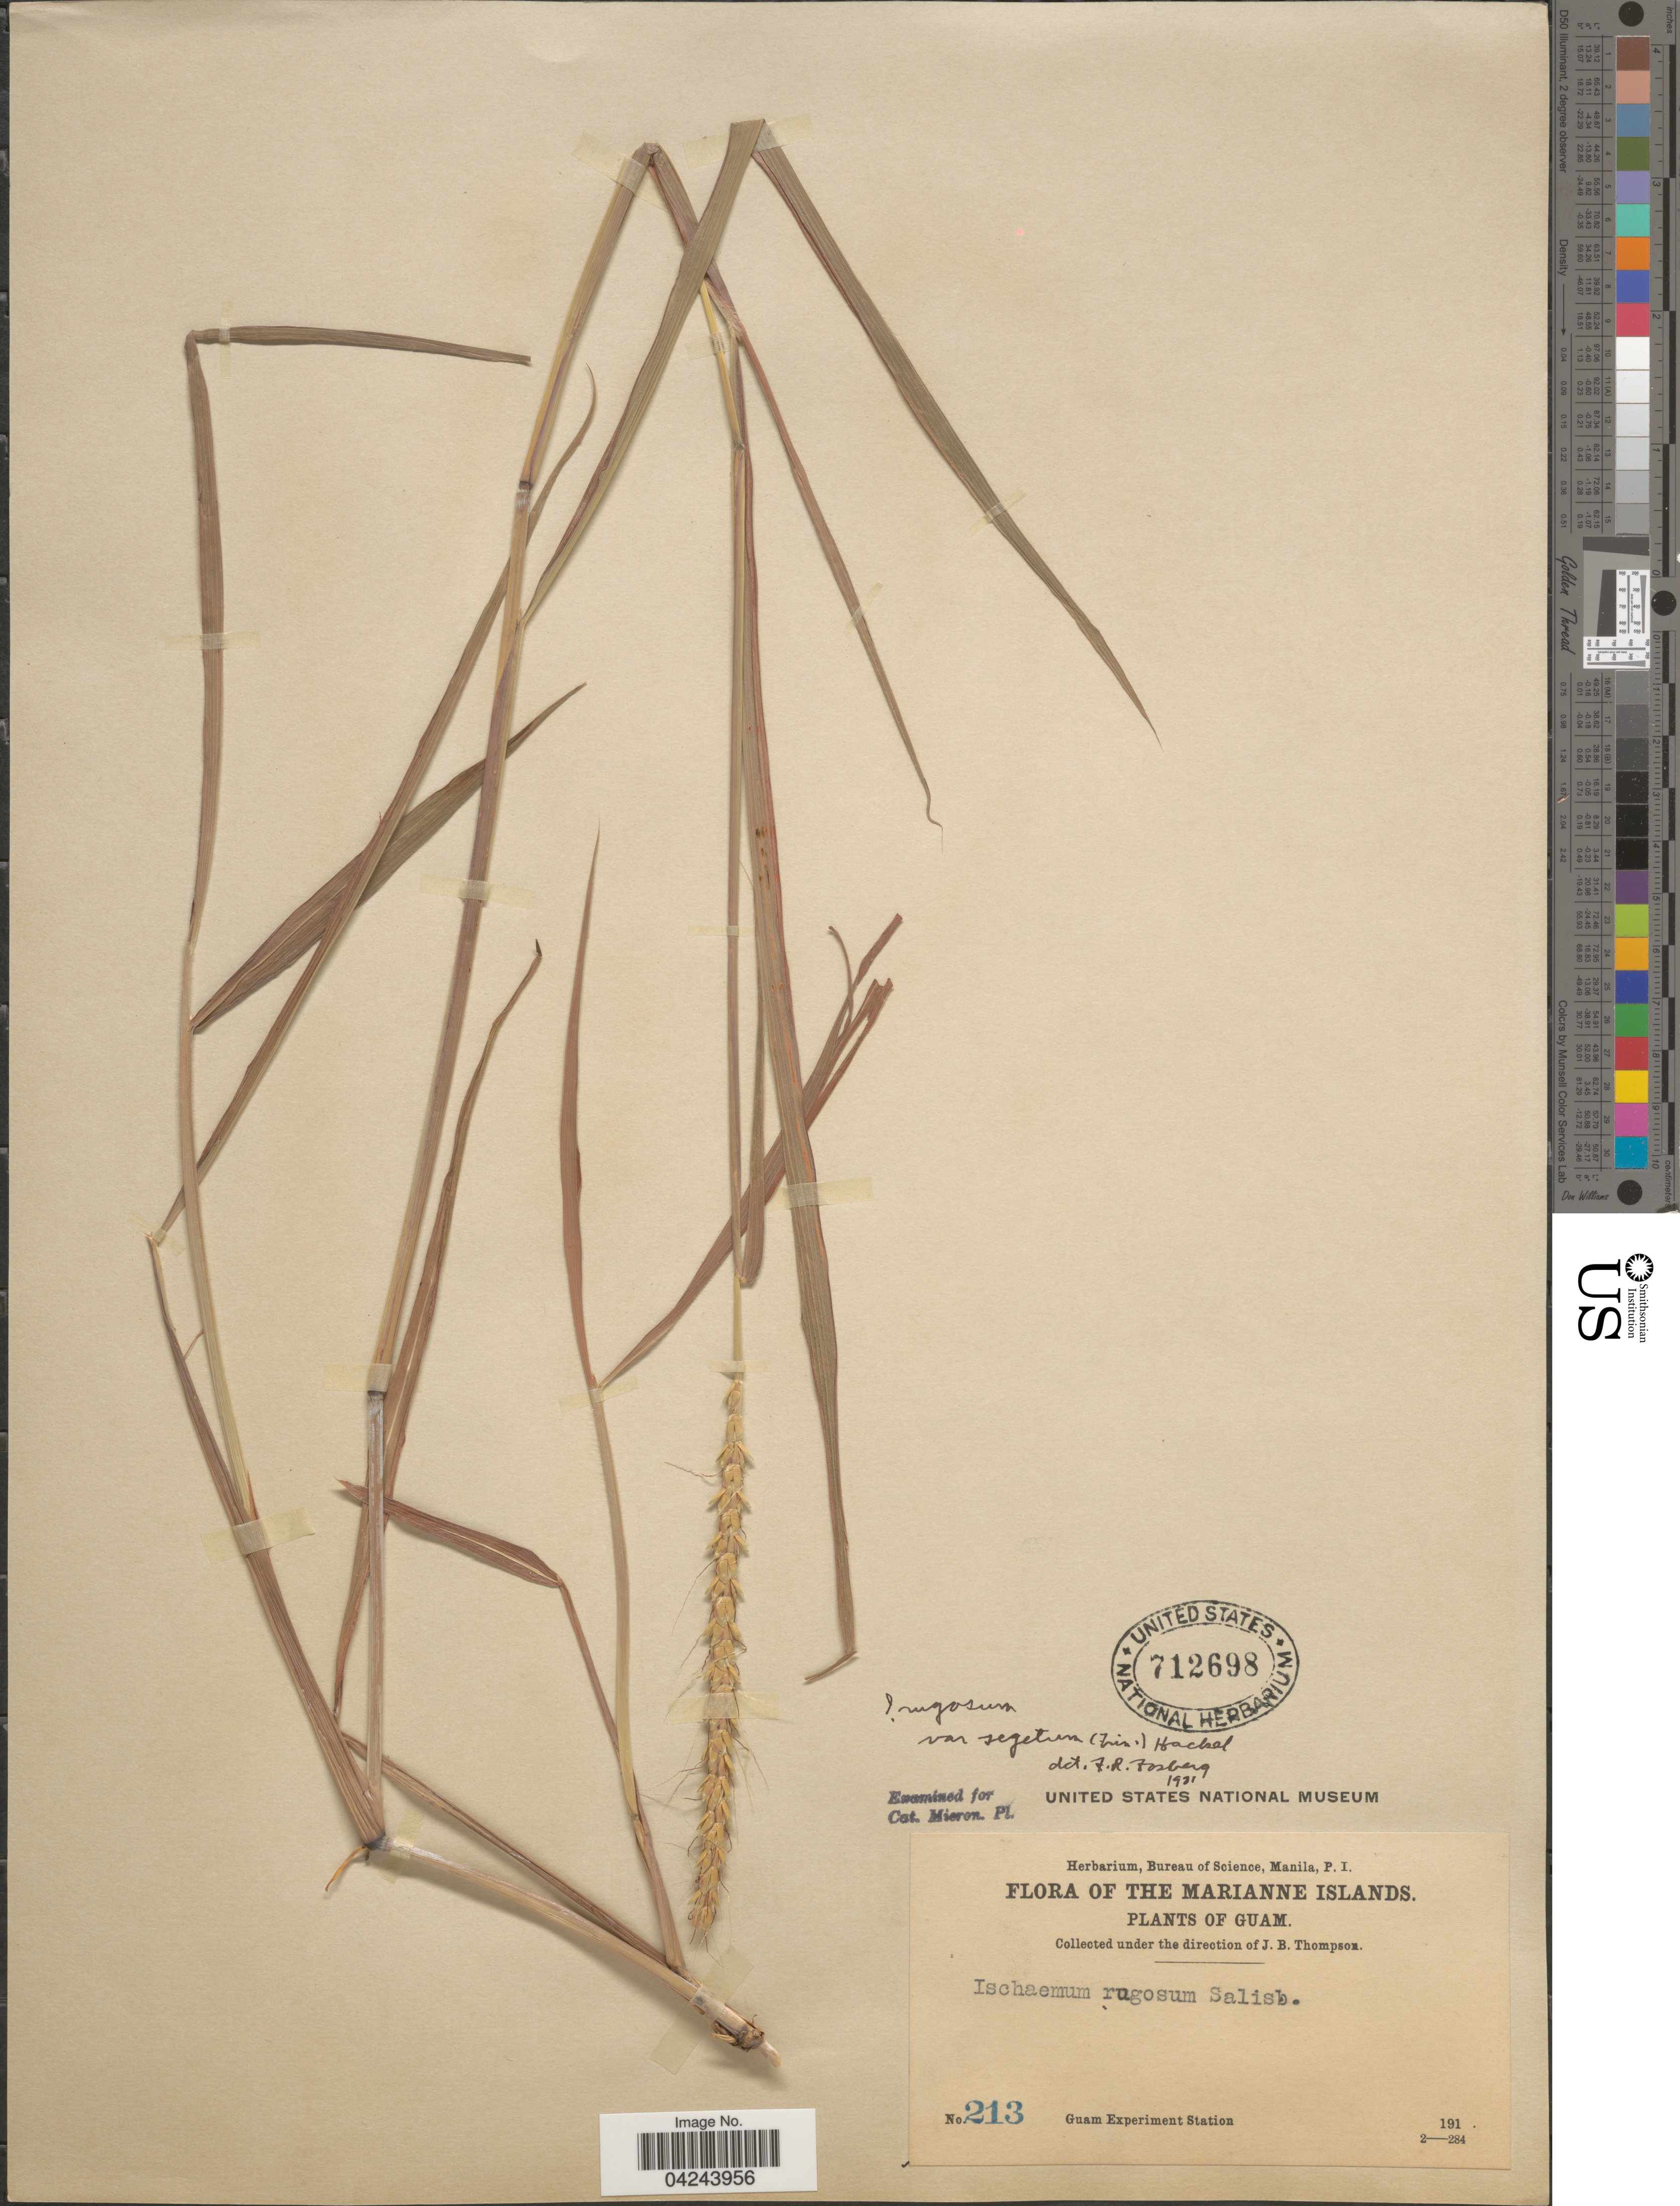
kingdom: Plantae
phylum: Tracheophyta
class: Liliopsida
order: Poales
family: Poaceae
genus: Ischaemum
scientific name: Ischaemum rugosum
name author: Salisb.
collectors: J. B. Thompson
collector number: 213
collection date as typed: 191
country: Guam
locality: The Marianne Islands.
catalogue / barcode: US 712698